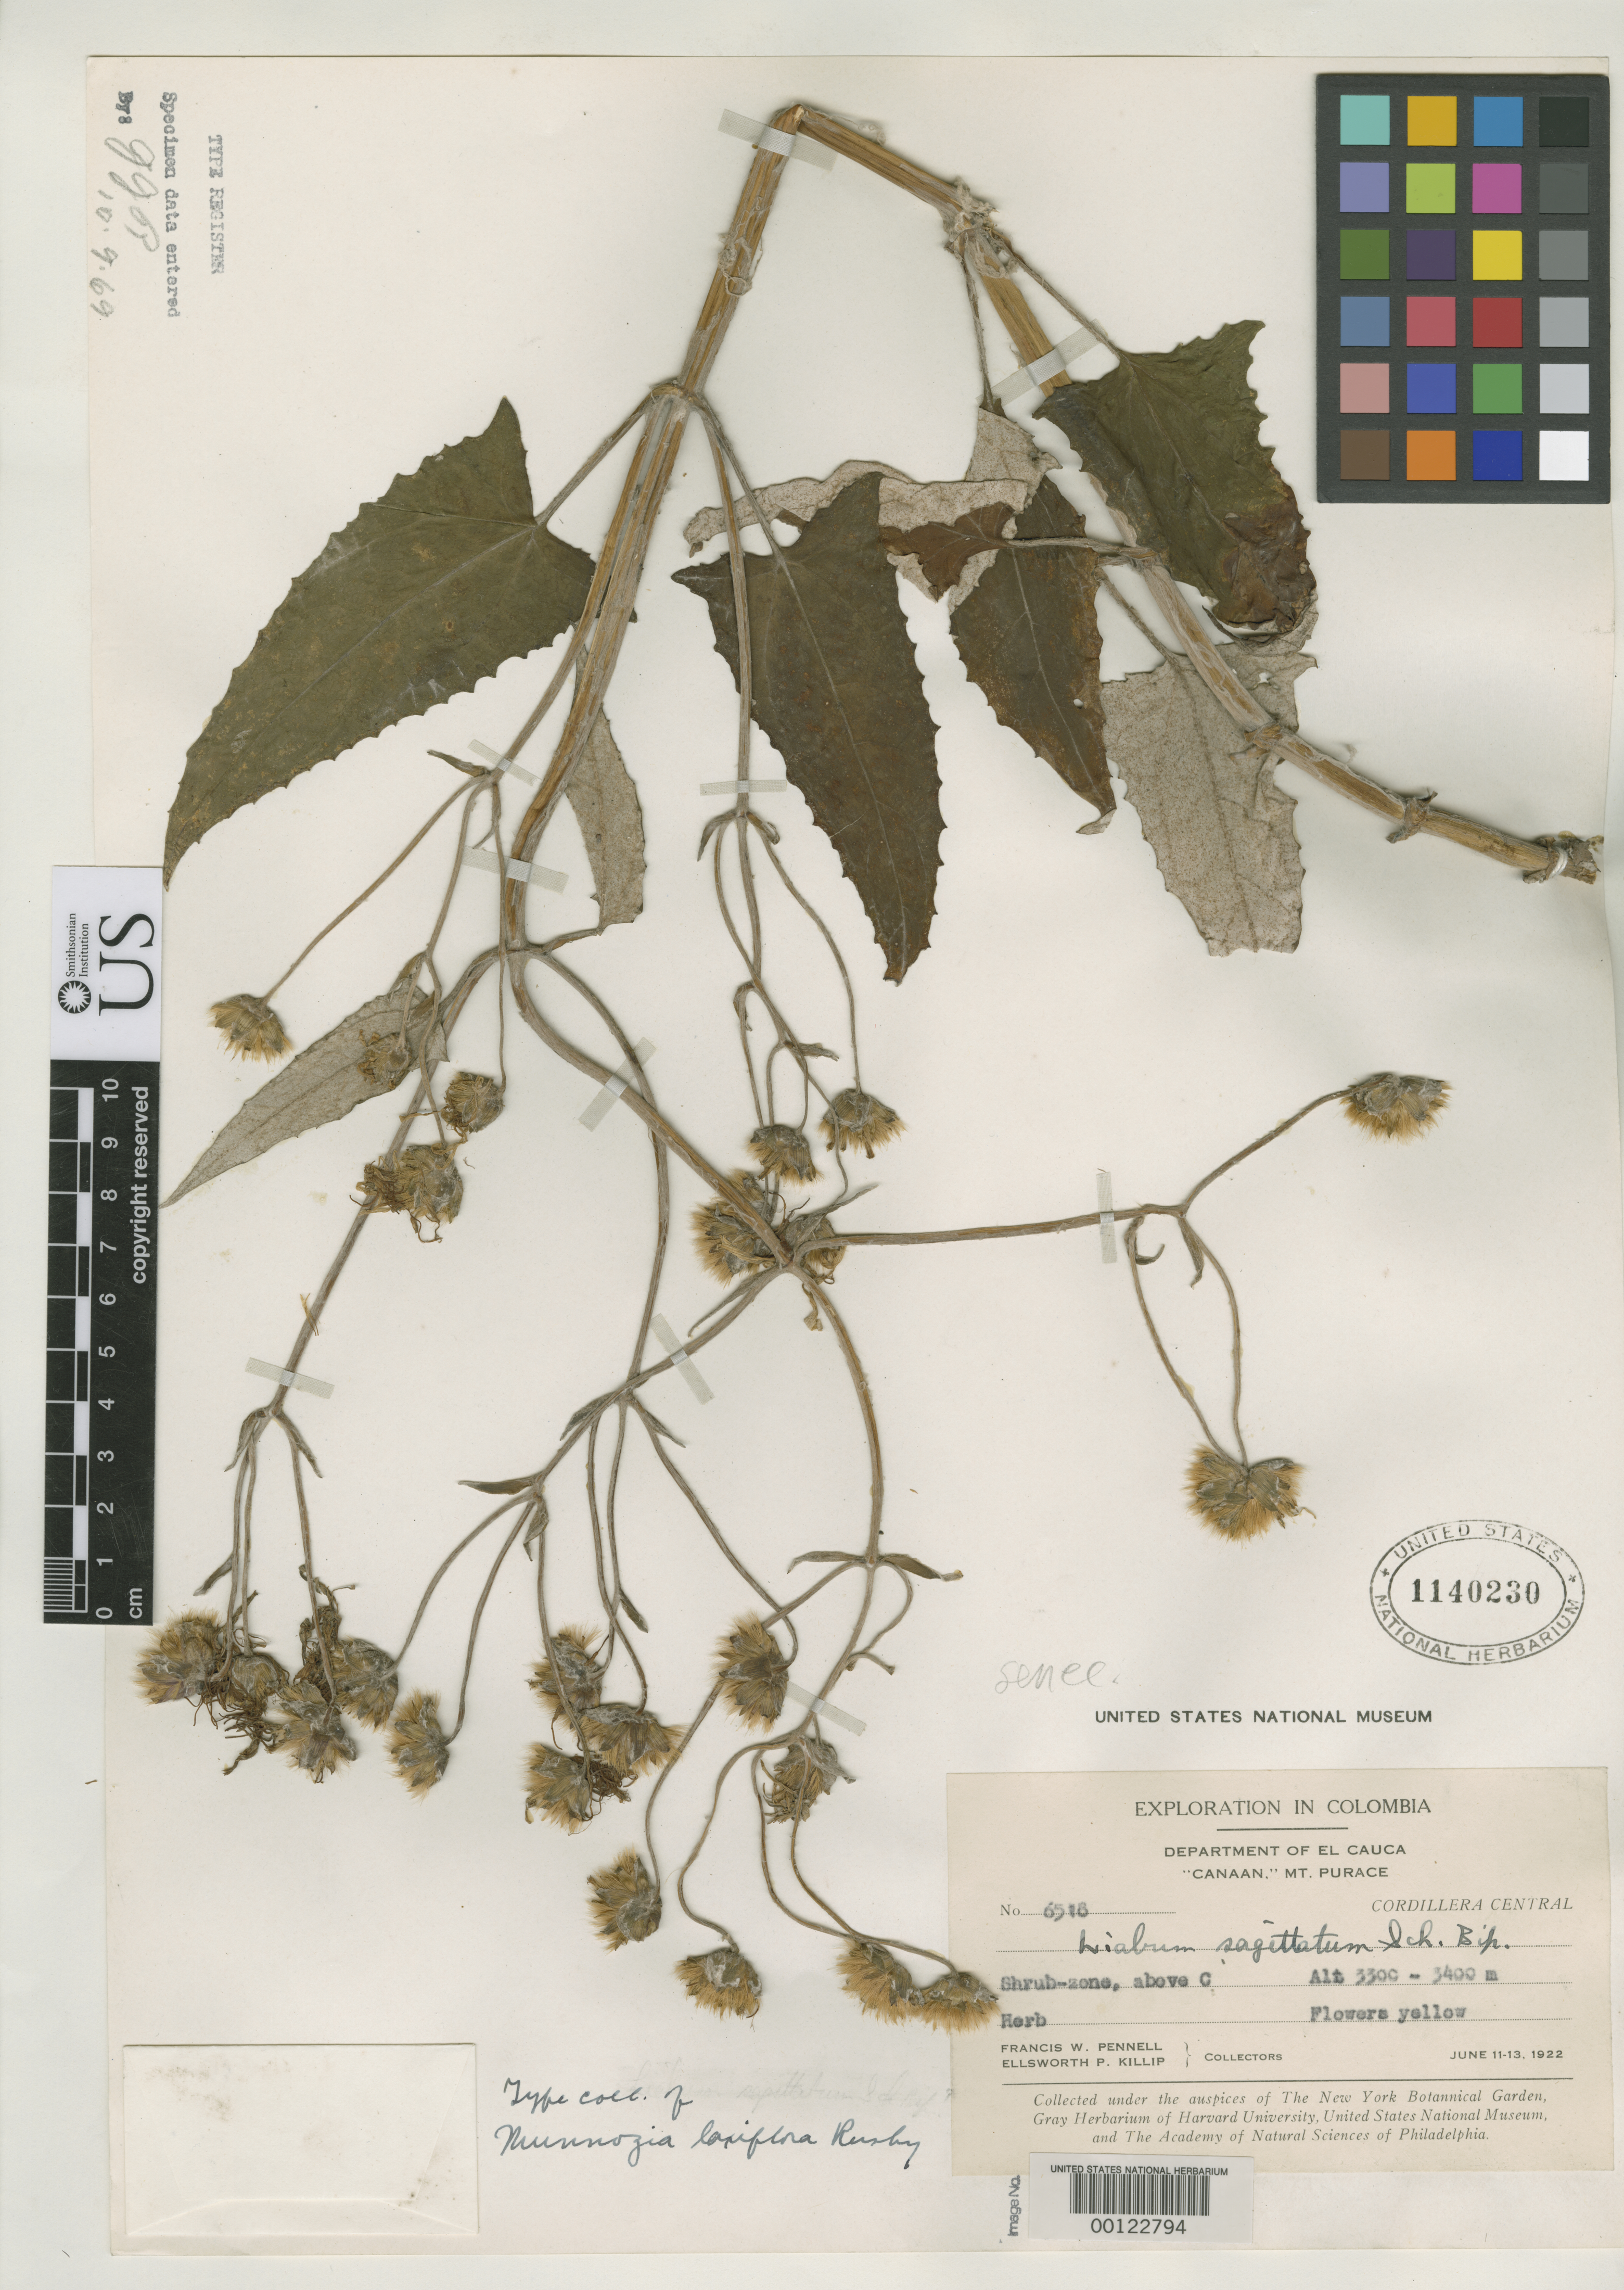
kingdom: Plantae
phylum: Tracheophyta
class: Magnoliopsida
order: Asterales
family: Asteraceae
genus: Munnozia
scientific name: Munnozia laxiflora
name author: Rusby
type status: Isotype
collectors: F. W. Pennell & E. P. Killip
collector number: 6518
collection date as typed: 11 Jun 1922 to 13 Jun 1922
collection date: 1922-06-11/1922-06-13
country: Colombia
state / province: Cauca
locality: Mt. Purace, Cordillera Central.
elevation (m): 3300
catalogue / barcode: US 1140230